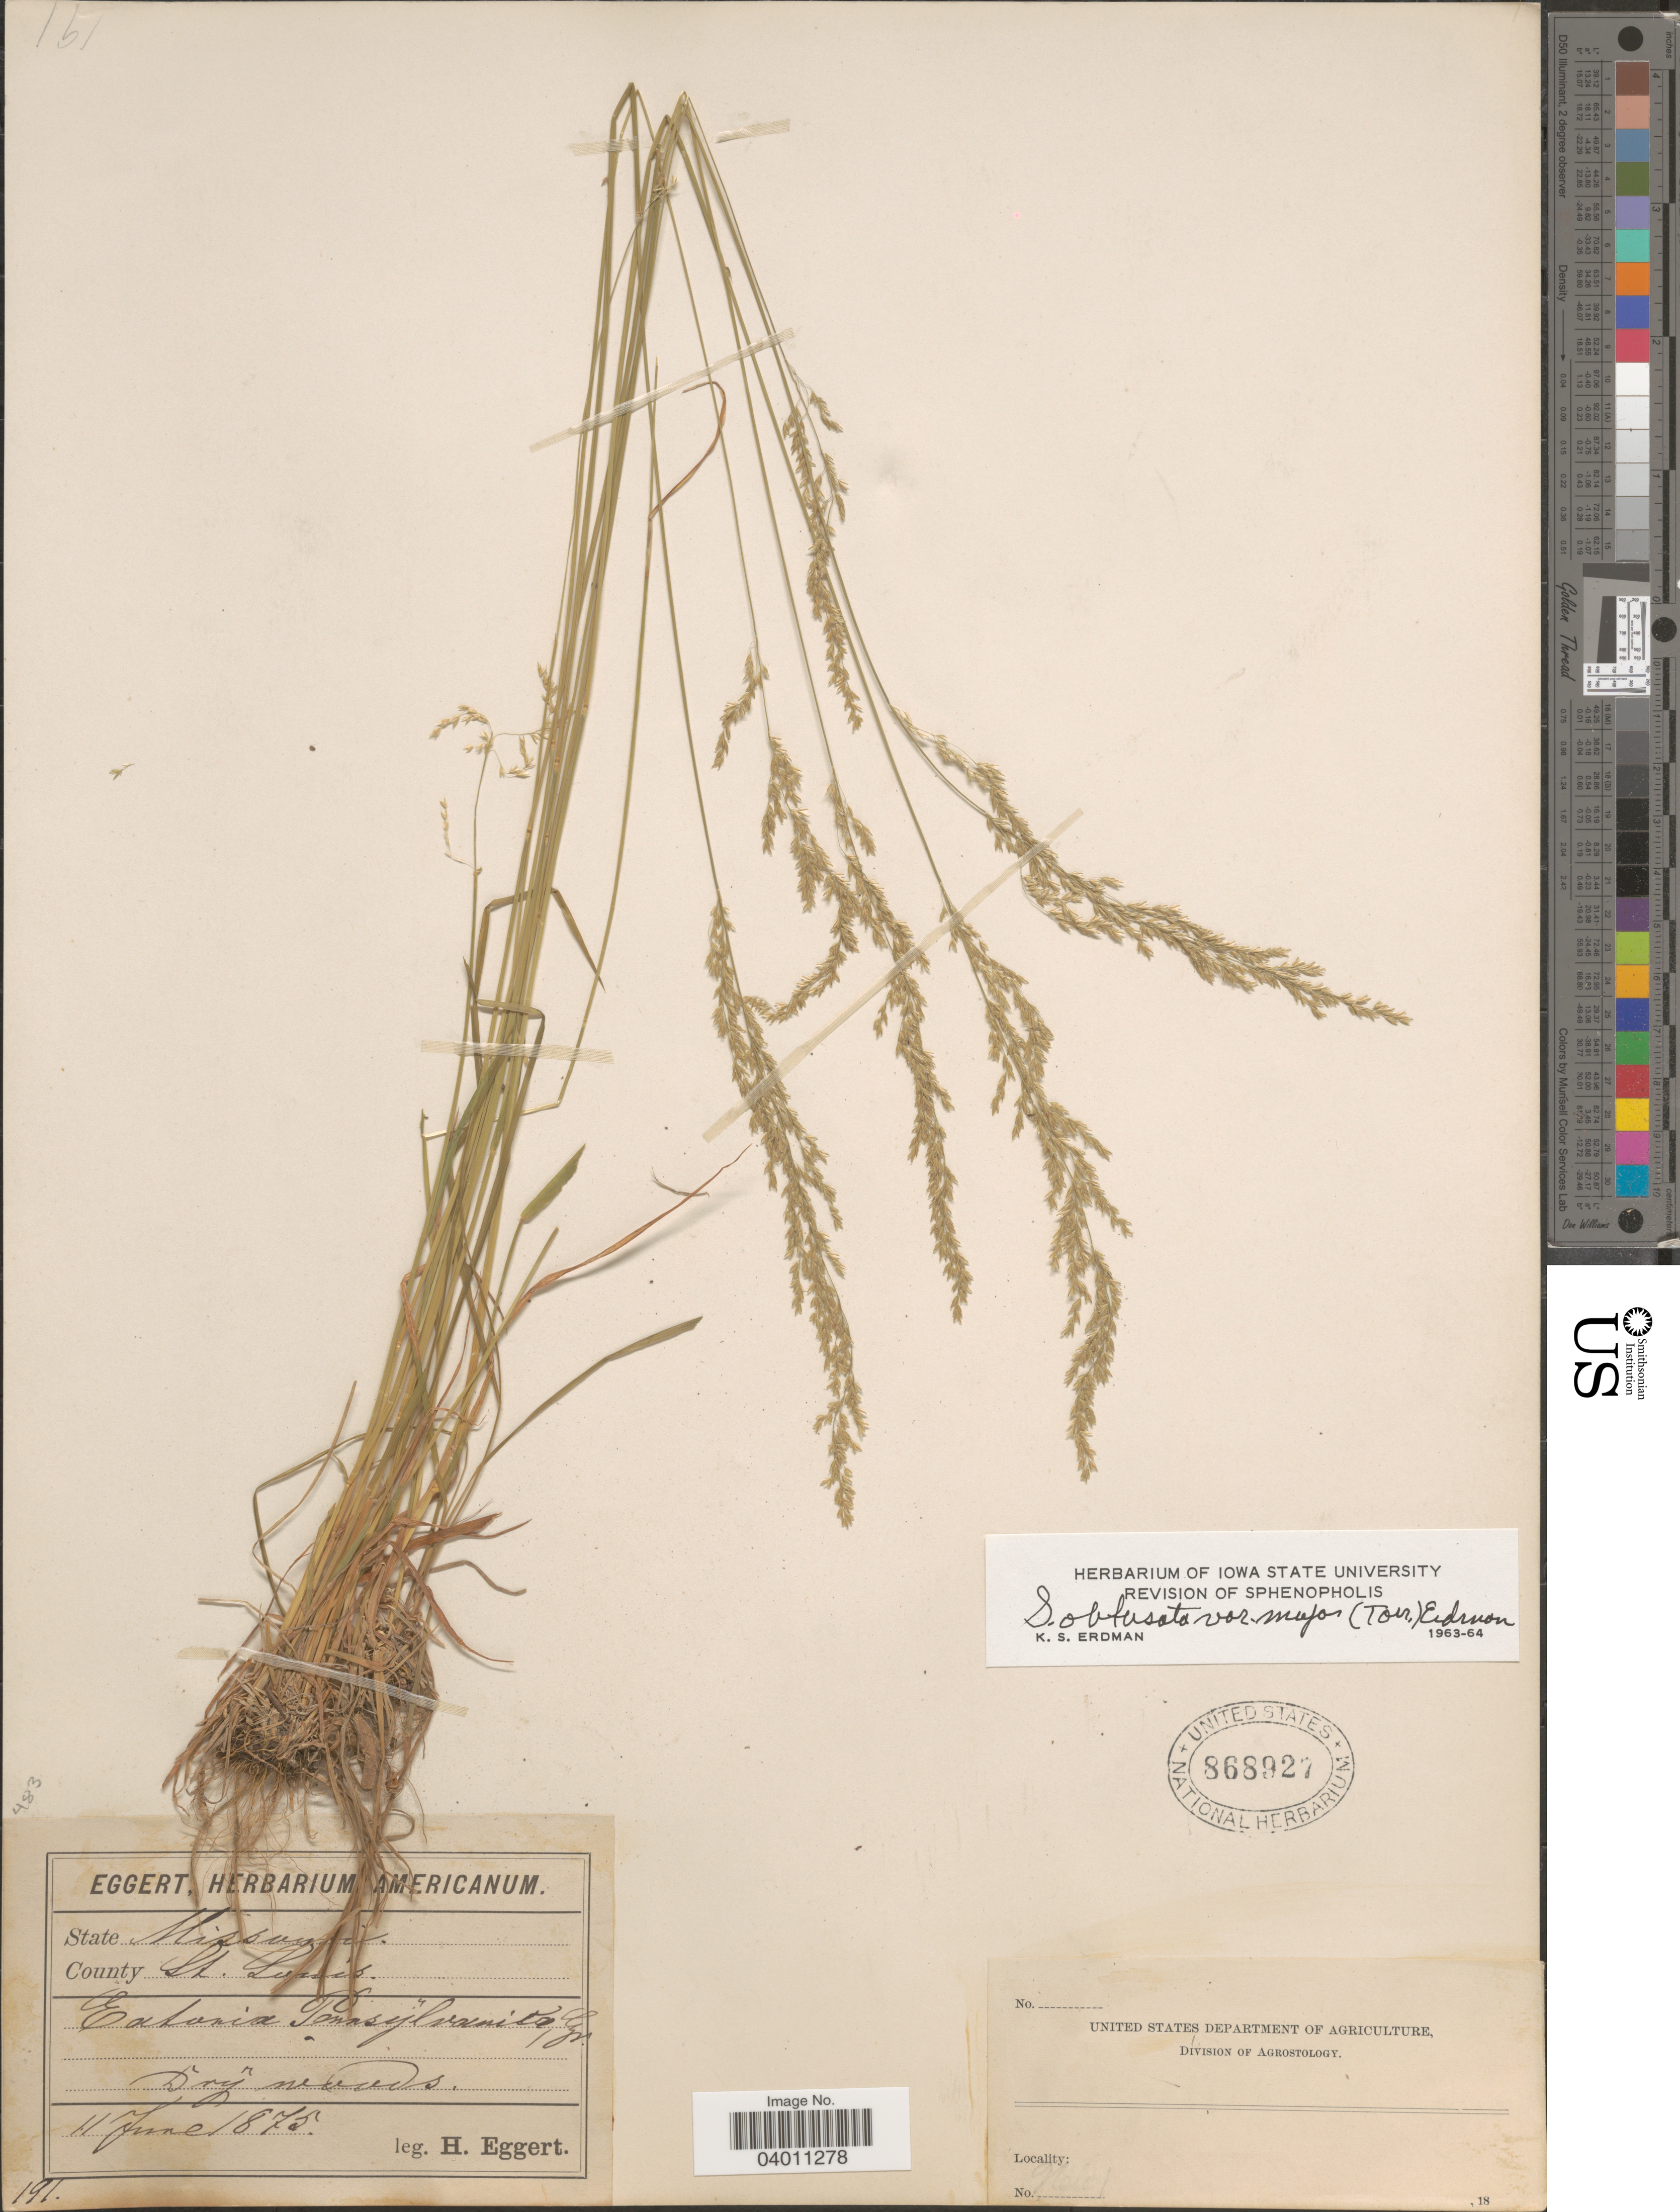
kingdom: Plantae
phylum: Tracheophyta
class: Liliopsida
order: Poales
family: Poaceae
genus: Sphenopholis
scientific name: Sphenopholis intermedia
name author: (Rydb.) Rydb.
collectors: H. Eggert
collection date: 1875-06-11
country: United States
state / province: Missouri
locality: County St. Louis. Dry meadows.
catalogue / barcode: US 868927